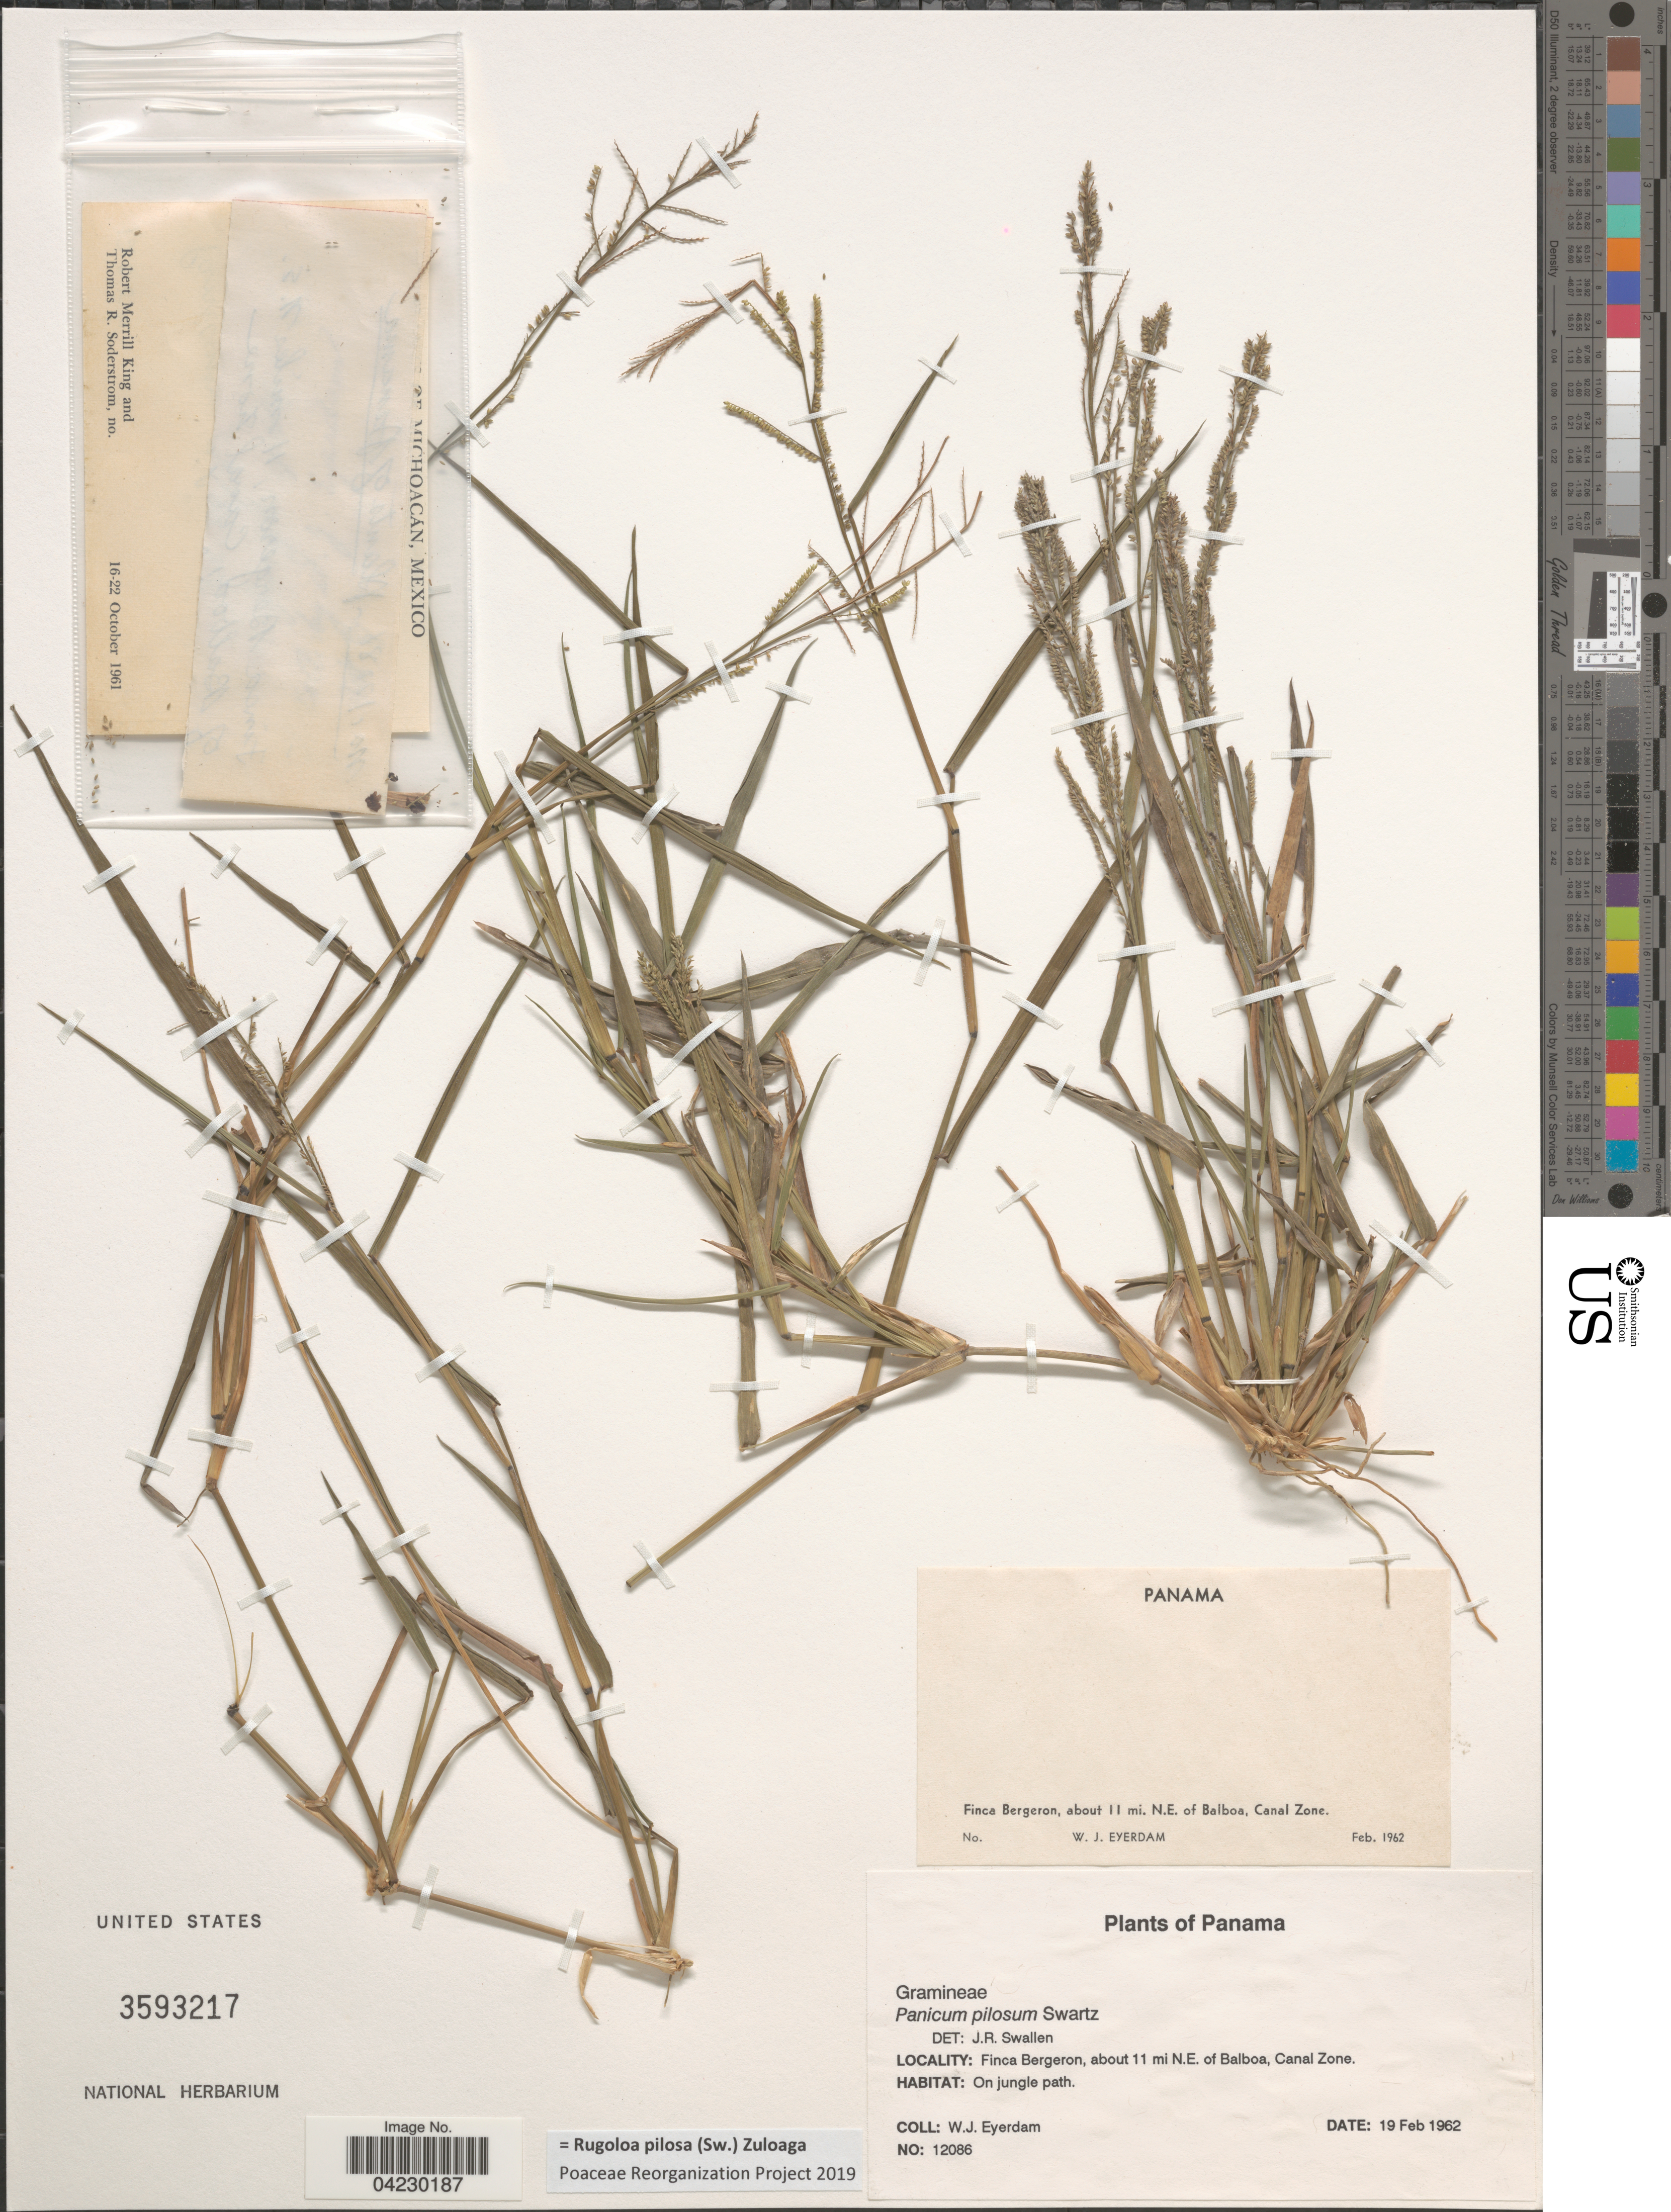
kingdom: Plantae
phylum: Tracheophyta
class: Liliopsida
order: Poales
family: Poaceae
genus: Rugoloa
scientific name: Rugoloa pilosa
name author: (Sw.) Zuloaga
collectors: W. J. Eyerdam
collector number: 12086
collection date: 1962-02-19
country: Panama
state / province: Colón / Panamá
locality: Finca Bergeron, about 11 mi. N.E. of Balboa, Canal Zone.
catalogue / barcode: US 3593217